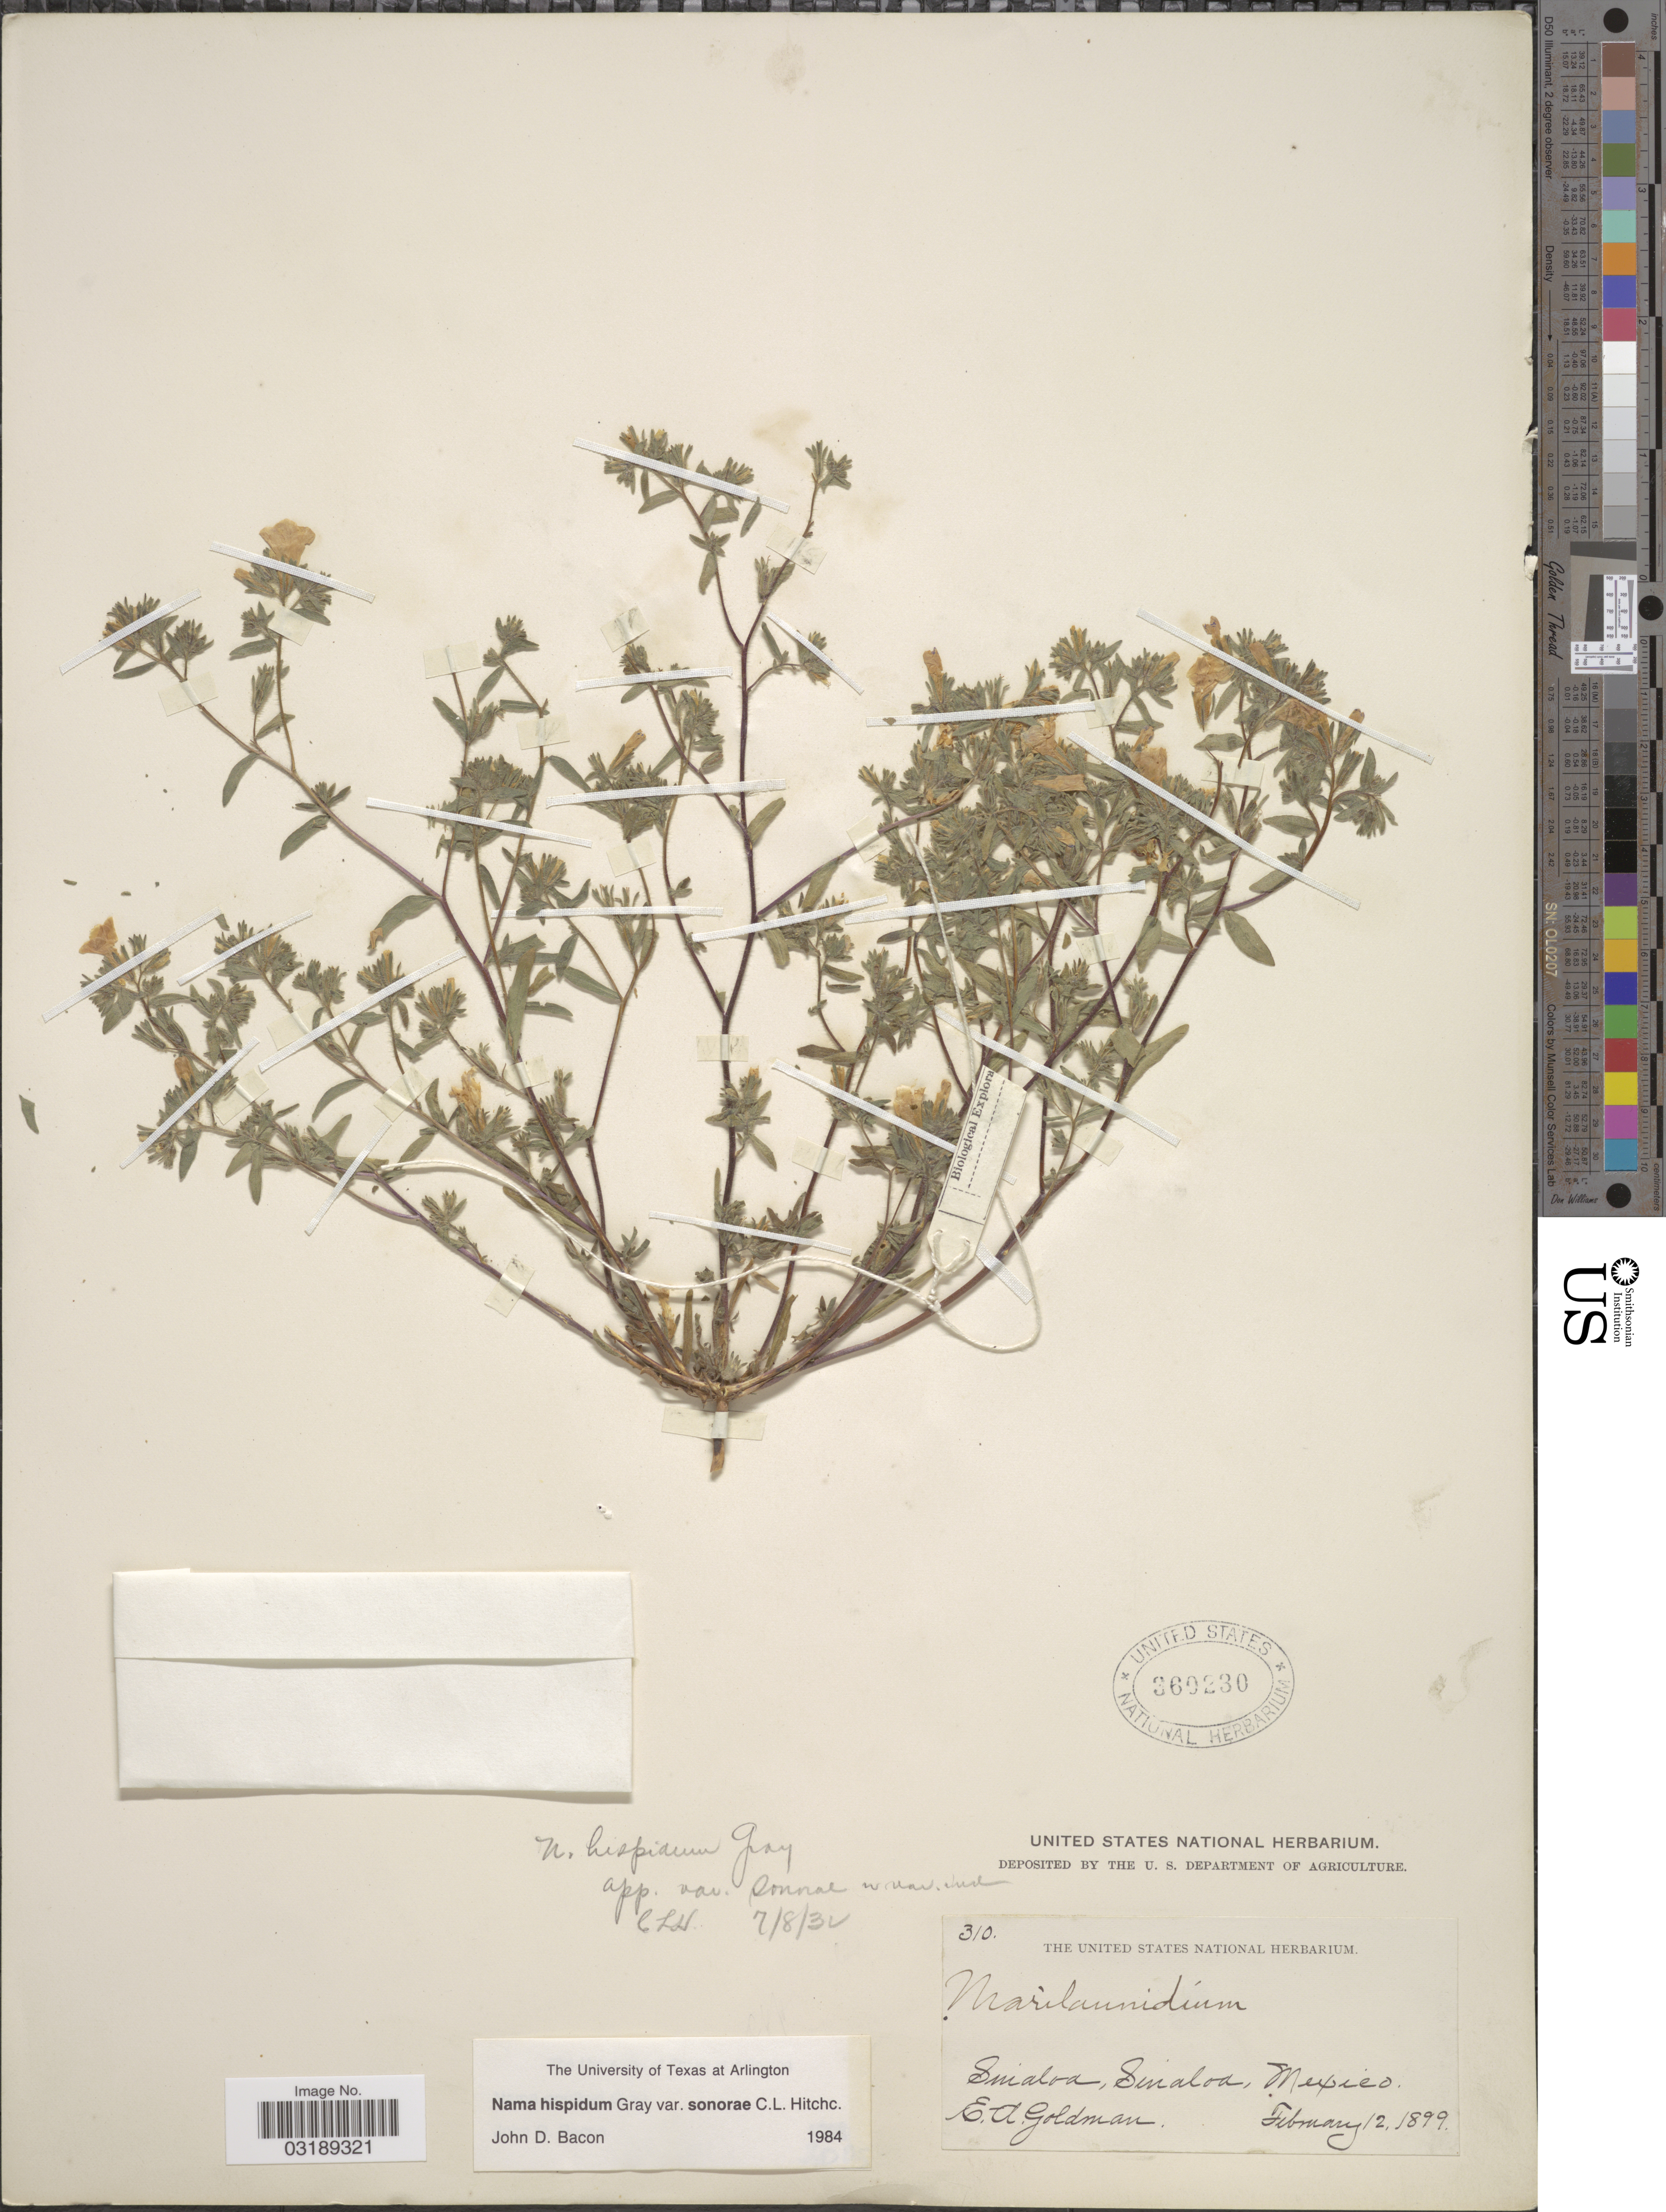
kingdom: Plantae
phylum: Tracheophyta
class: Magnoliopsida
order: Boraginales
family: Namaceae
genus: Nama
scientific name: Nama hispida var. sonorae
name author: C.L. Hitchc.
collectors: E. A. Goldman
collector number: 310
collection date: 1899-02-12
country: Mexico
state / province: Sinaloa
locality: Sinaloa.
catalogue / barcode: US 360230